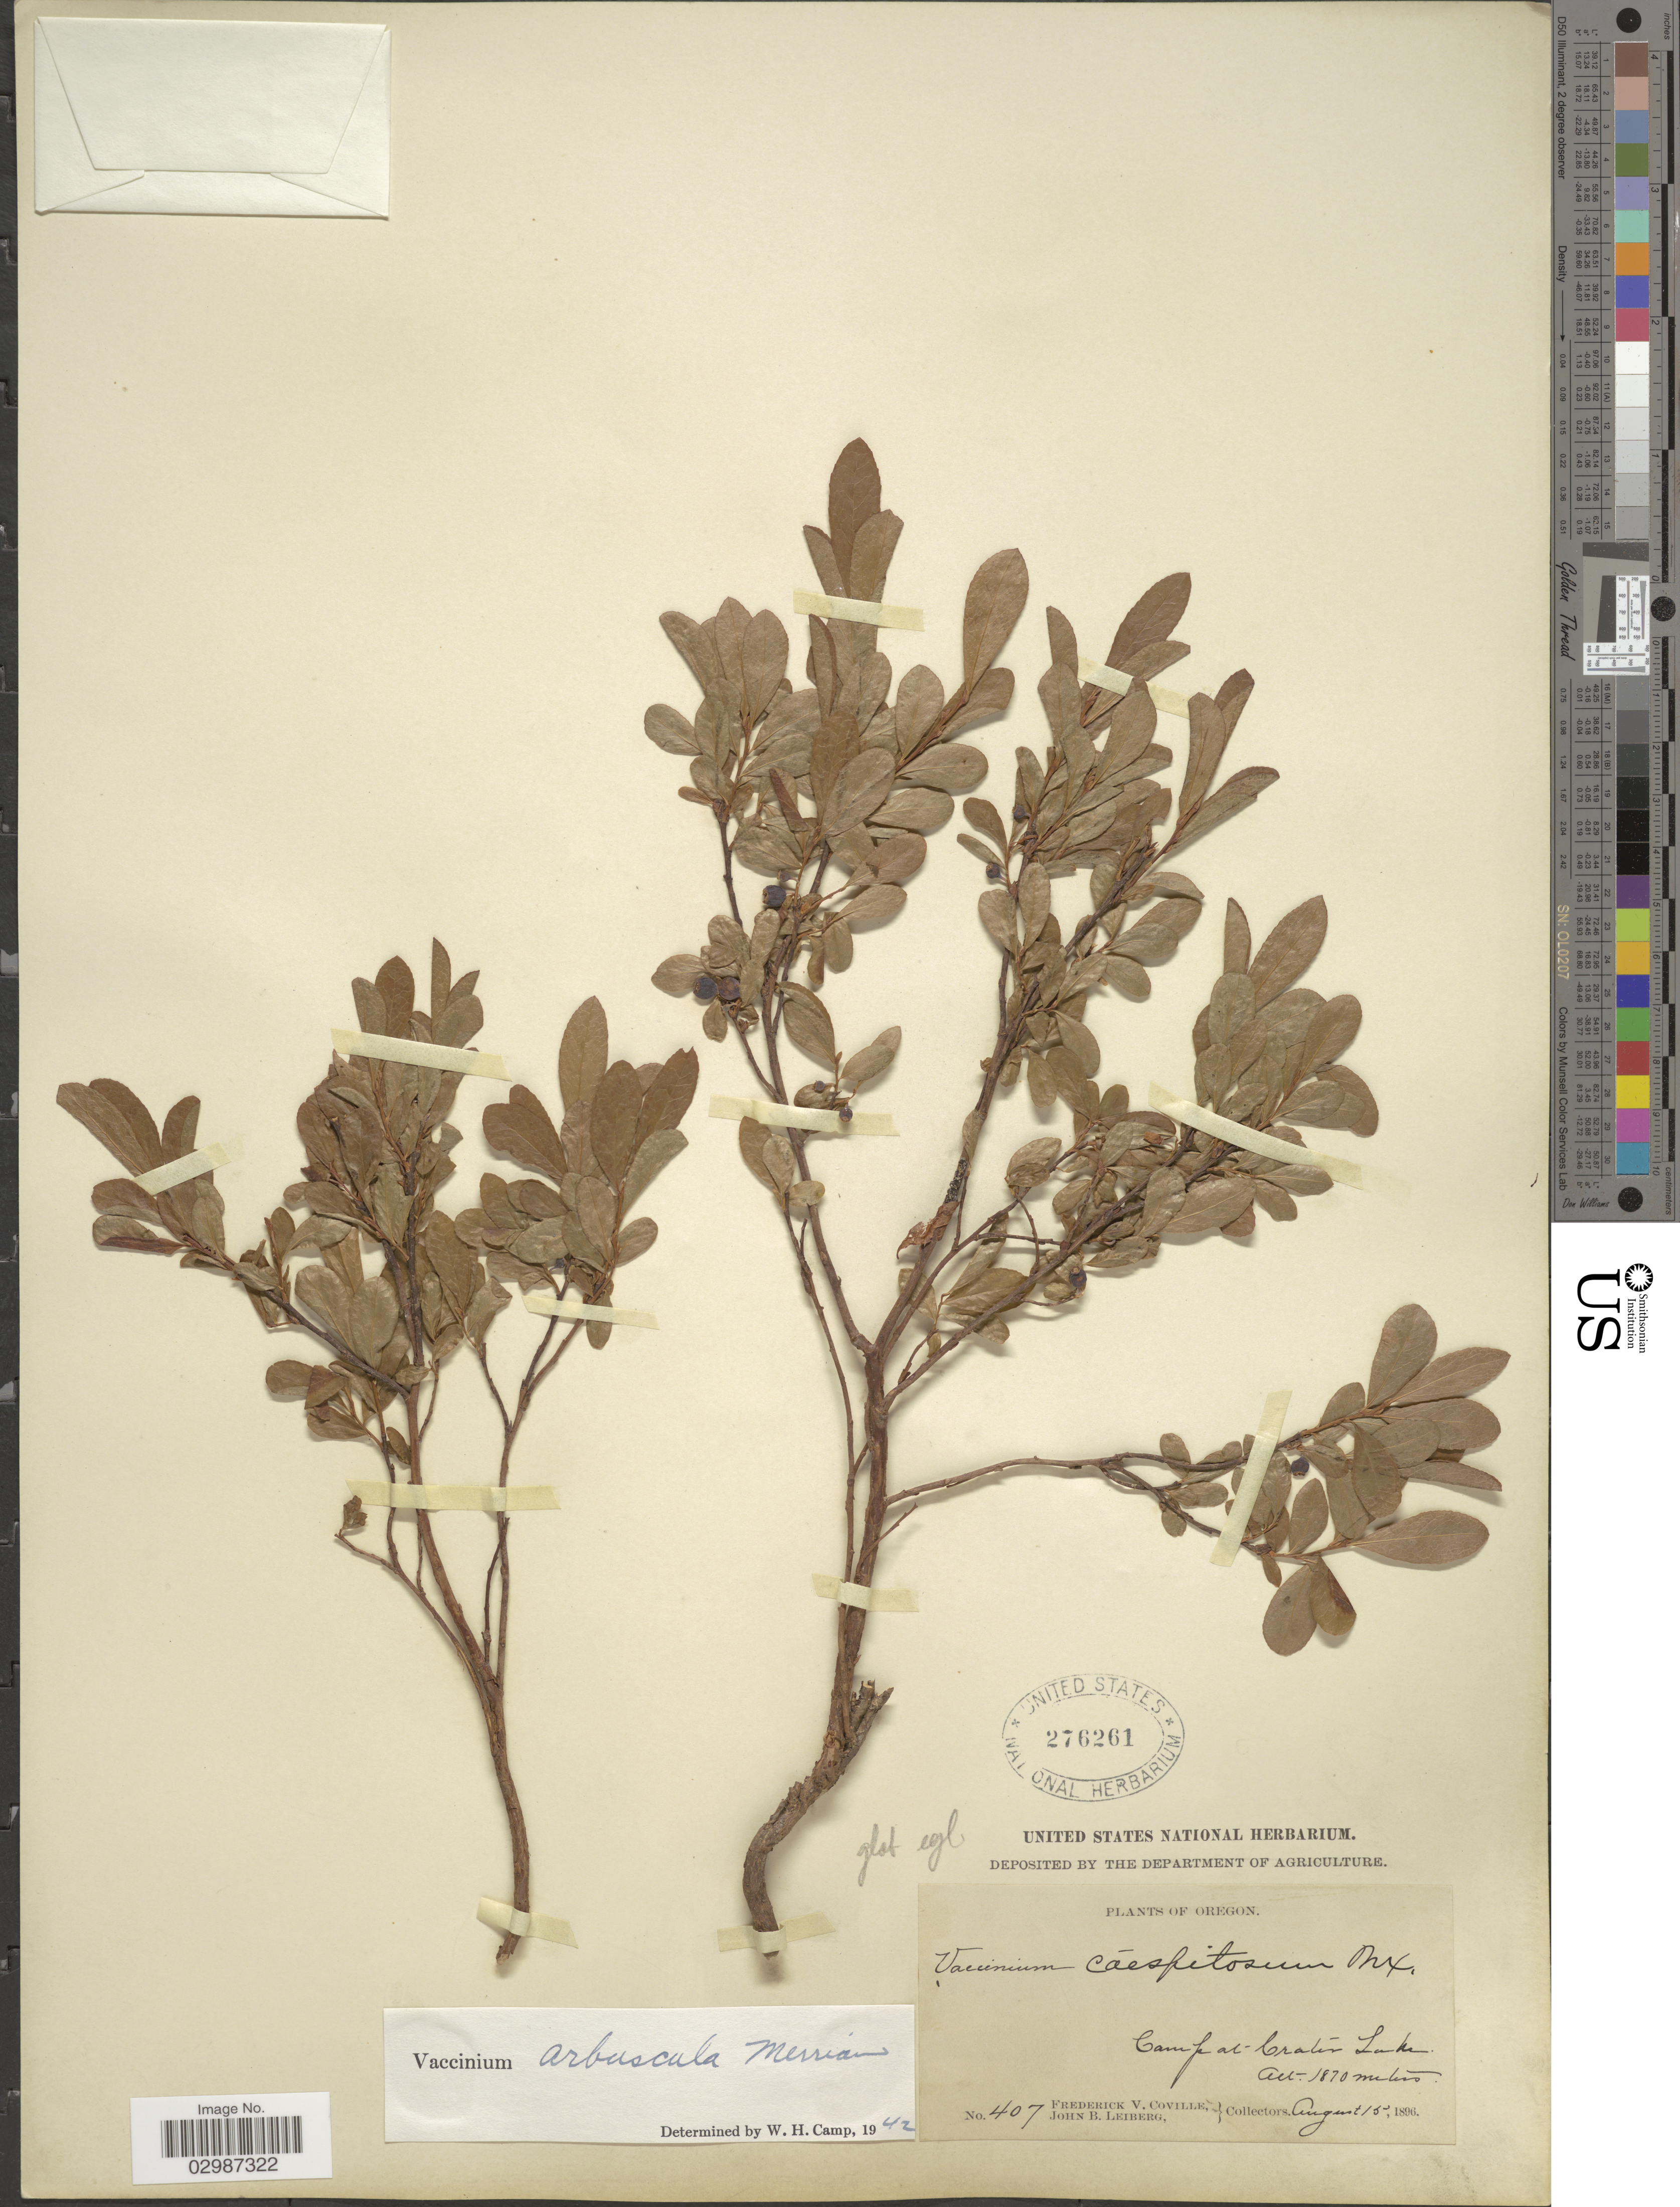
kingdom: Plantae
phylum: Tracheophyta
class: Magnoliopsida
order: Ericales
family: Ericaceae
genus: Vaccinium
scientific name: Vaccinium arbuscula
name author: (A. Gray) Merriam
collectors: F. V. Coville & J. B. Leiberg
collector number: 407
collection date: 1896-08-15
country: United States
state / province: Oregon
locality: Camp at Crater Lake.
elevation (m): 1870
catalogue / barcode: US 276261